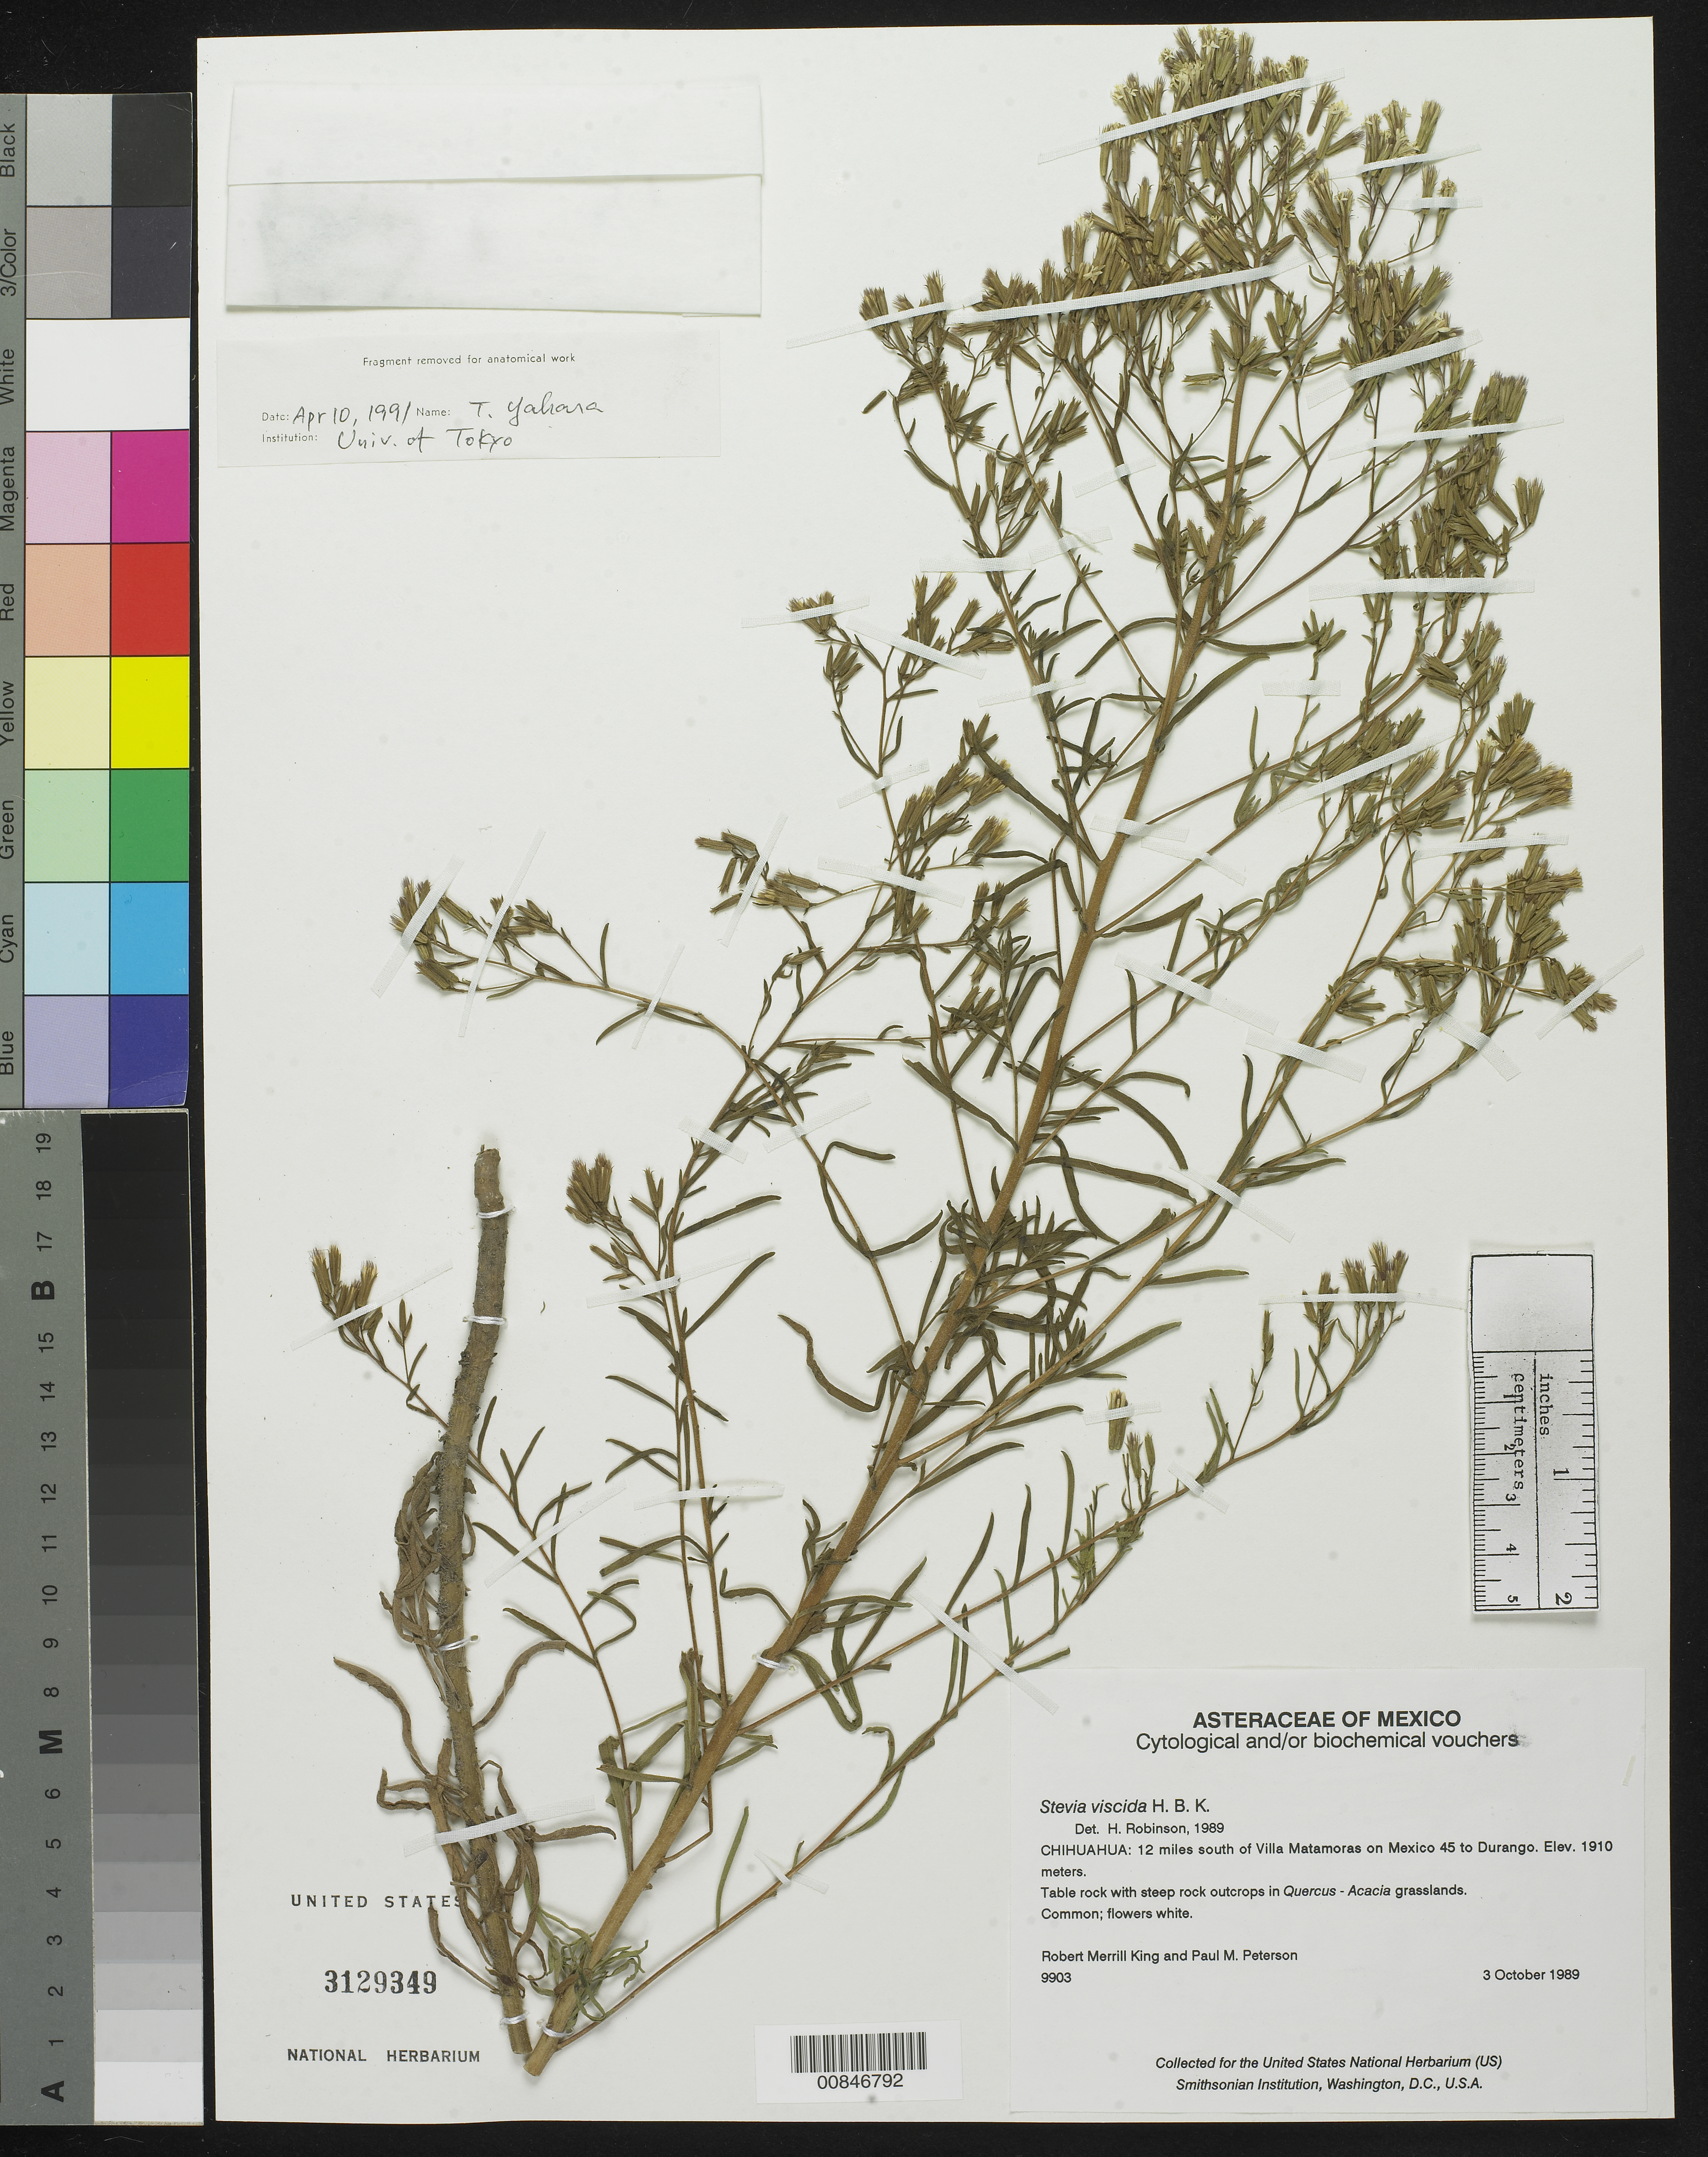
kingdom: Plantae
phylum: Tracheophyta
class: Magnoliopsida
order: Asterales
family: Asteraceae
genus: Stevia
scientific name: Stevia viscida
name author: Kunth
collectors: R. M. King & P. M. Peterson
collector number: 9903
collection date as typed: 03 Oct 1989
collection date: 1989-10-03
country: Mexico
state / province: Chihuahua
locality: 12 miles south of Villa Matamoros on Mexico 45 to Durango.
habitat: Table rock with steep rock outcrops in Quercus - Acacia grasslands.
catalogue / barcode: US 3129349